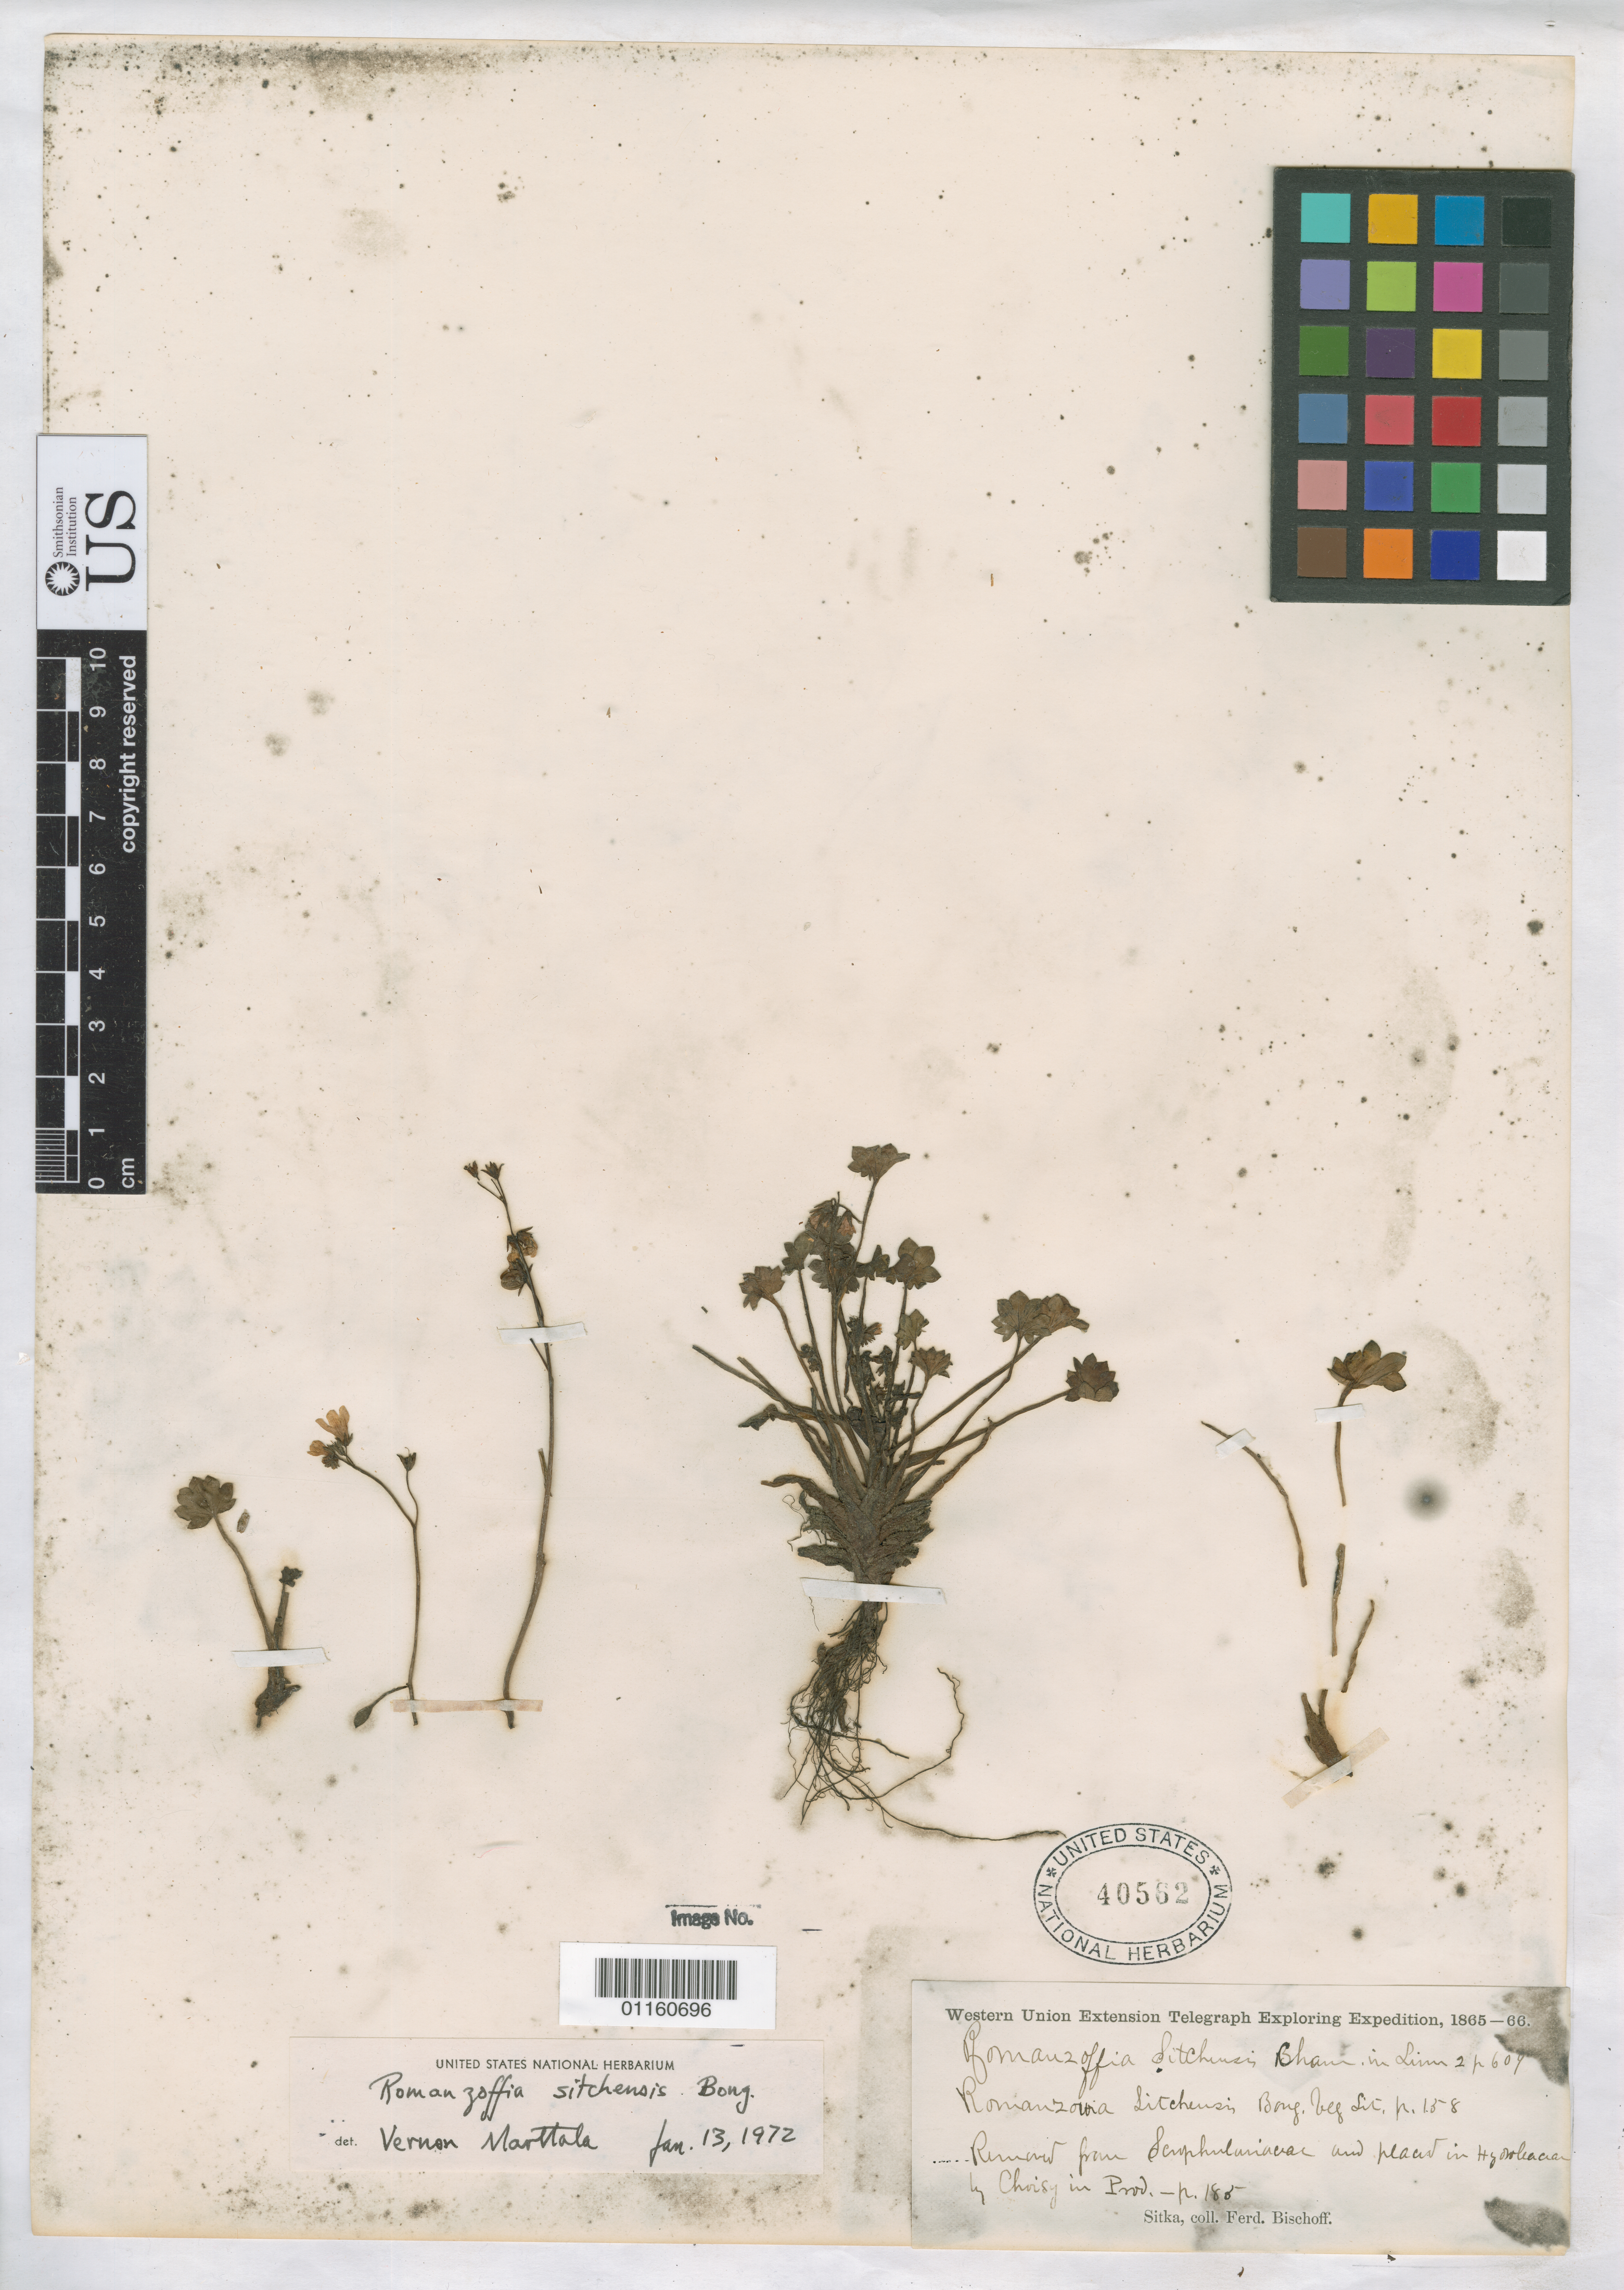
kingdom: Plantae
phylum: Tracheophyta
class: Magnoliopsida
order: Boraginales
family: Hydrophyllaceae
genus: Romanzoffia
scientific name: Romanzoffia sitchensis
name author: Bong.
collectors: F. Bischoff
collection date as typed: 1865 to -- --- 1866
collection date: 1865/1866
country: United States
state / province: Alaska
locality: Sitka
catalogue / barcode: US 40562